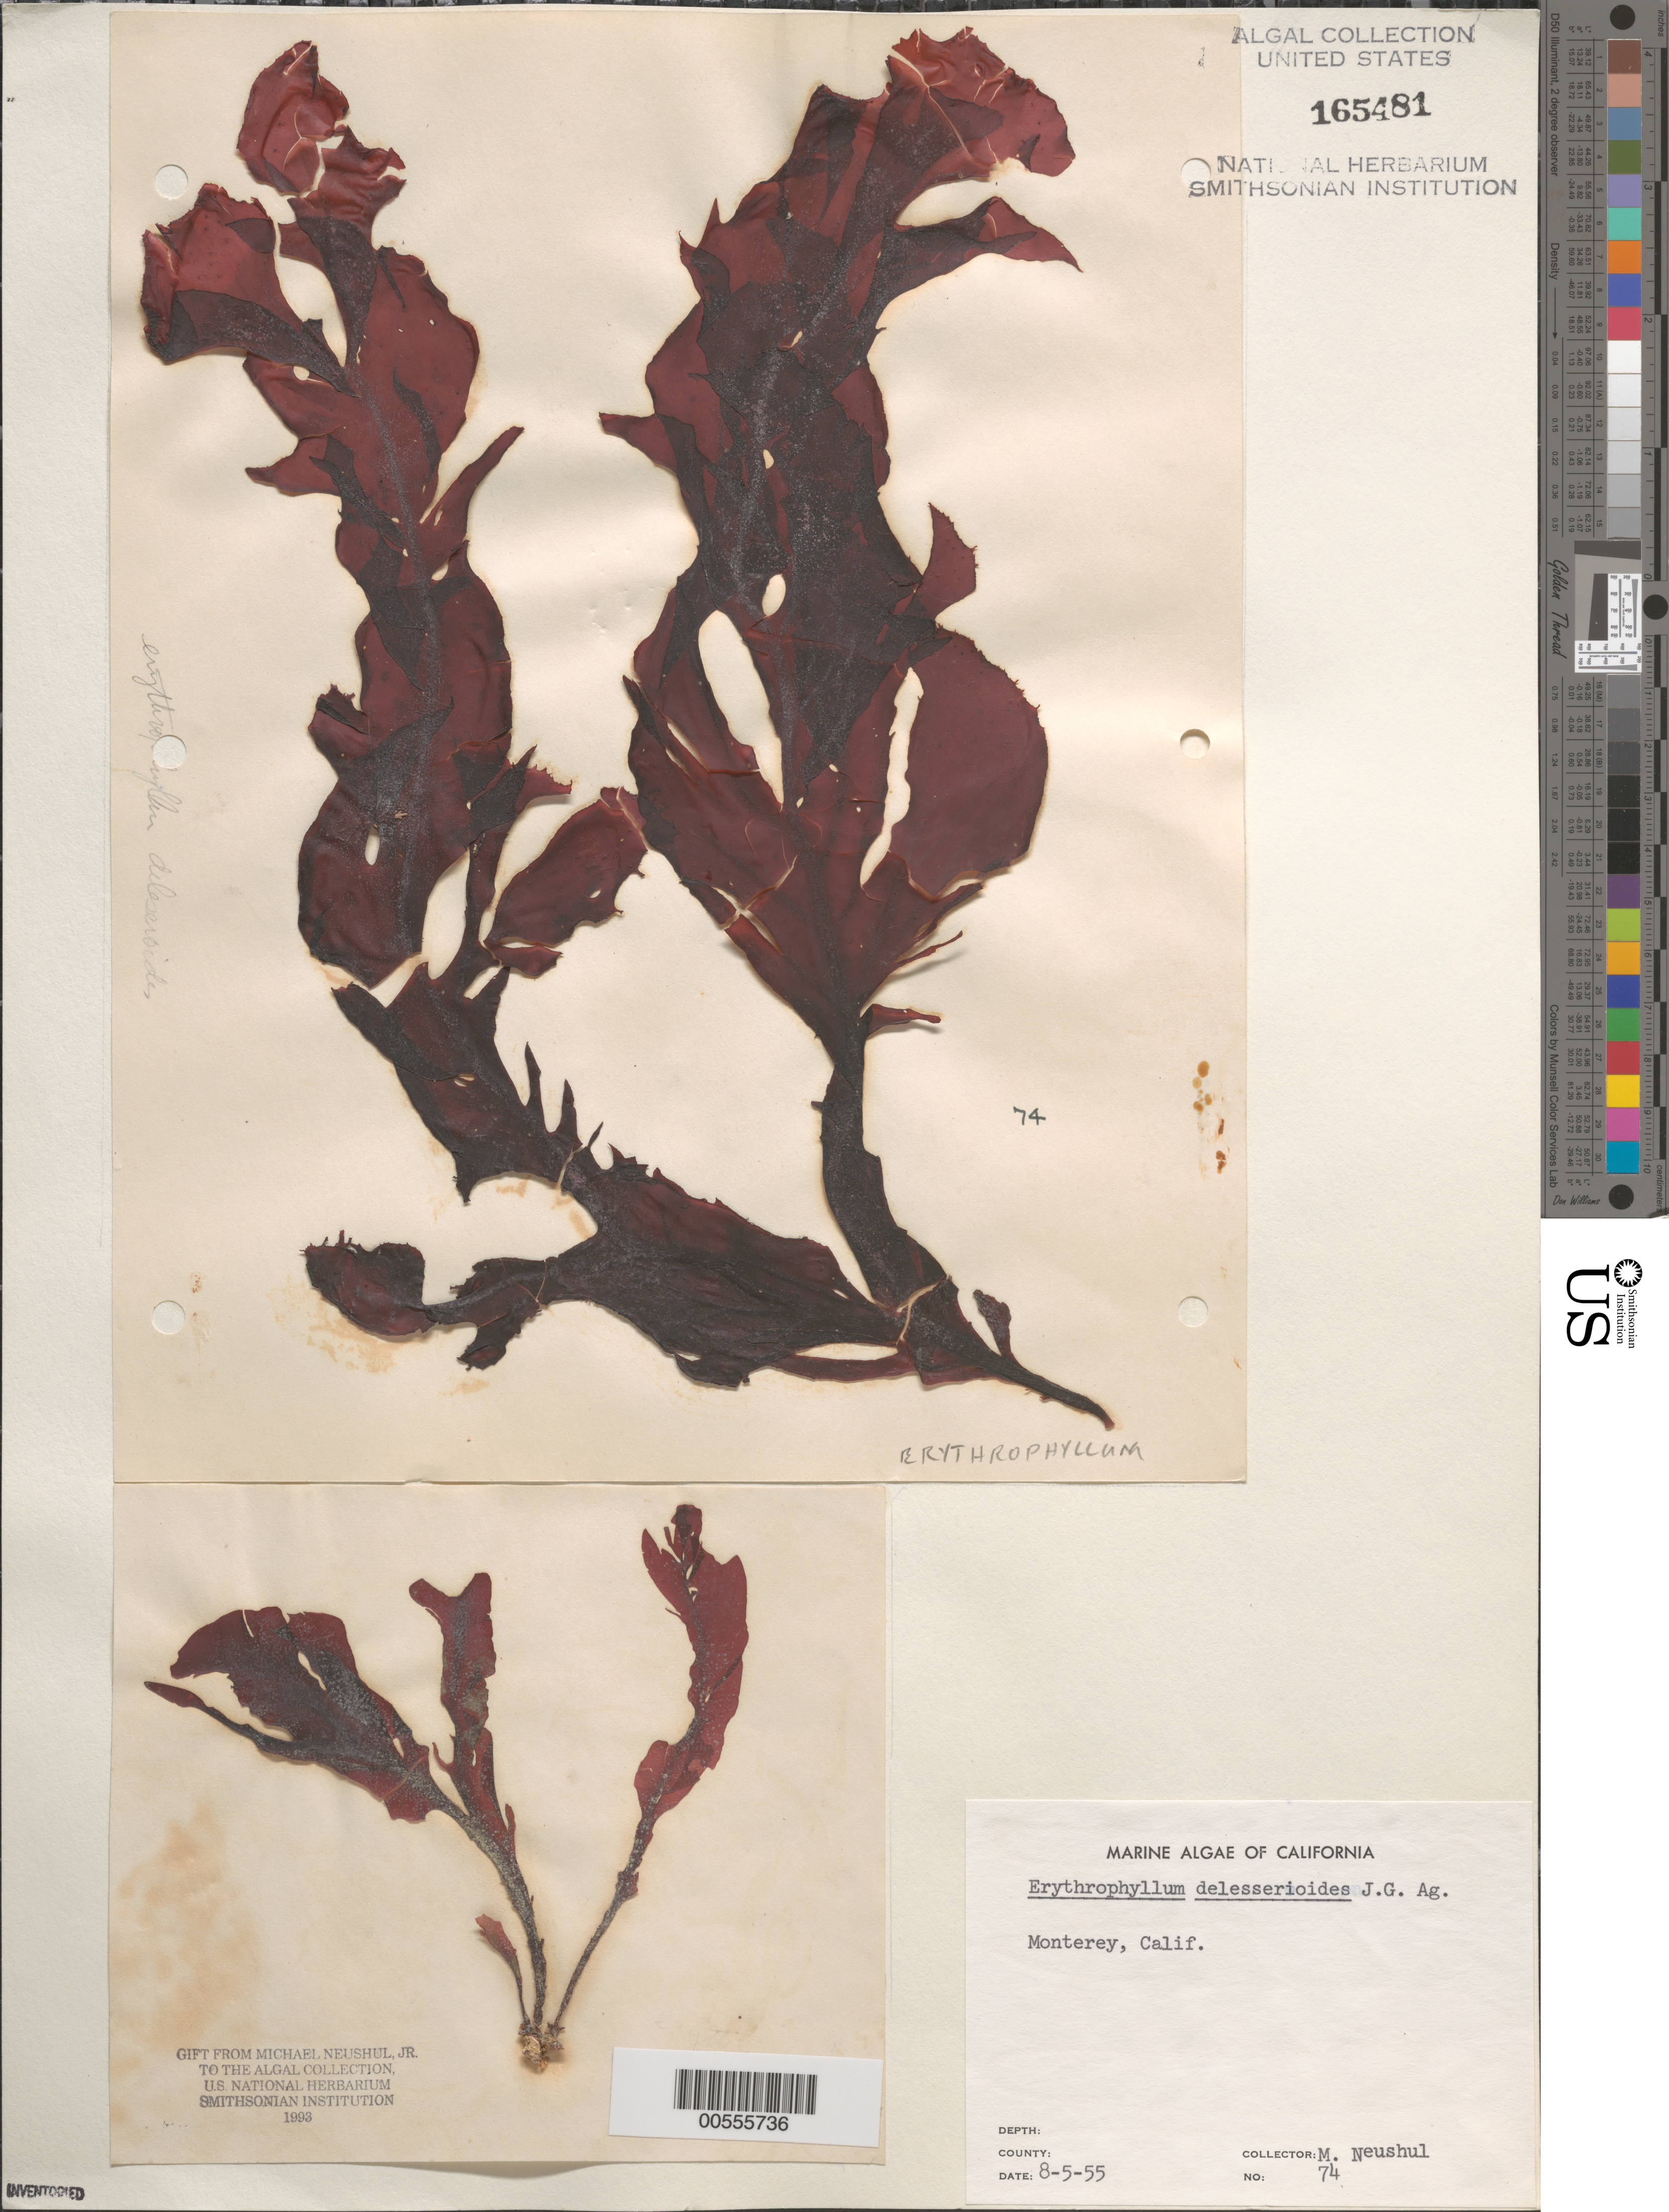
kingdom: Plantae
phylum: Rhodophyta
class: Florideophyceae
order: Gigartinales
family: Kallymeniaceae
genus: Erythrophyllum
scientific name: Erythrophyllum delesserioides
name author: J. Agardh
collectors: M. Neushul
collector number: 74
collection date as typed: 05 Aug 1955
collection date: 1955-08-05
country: United States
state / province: California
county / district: Monterey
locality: Monterey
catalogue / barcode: US 165481